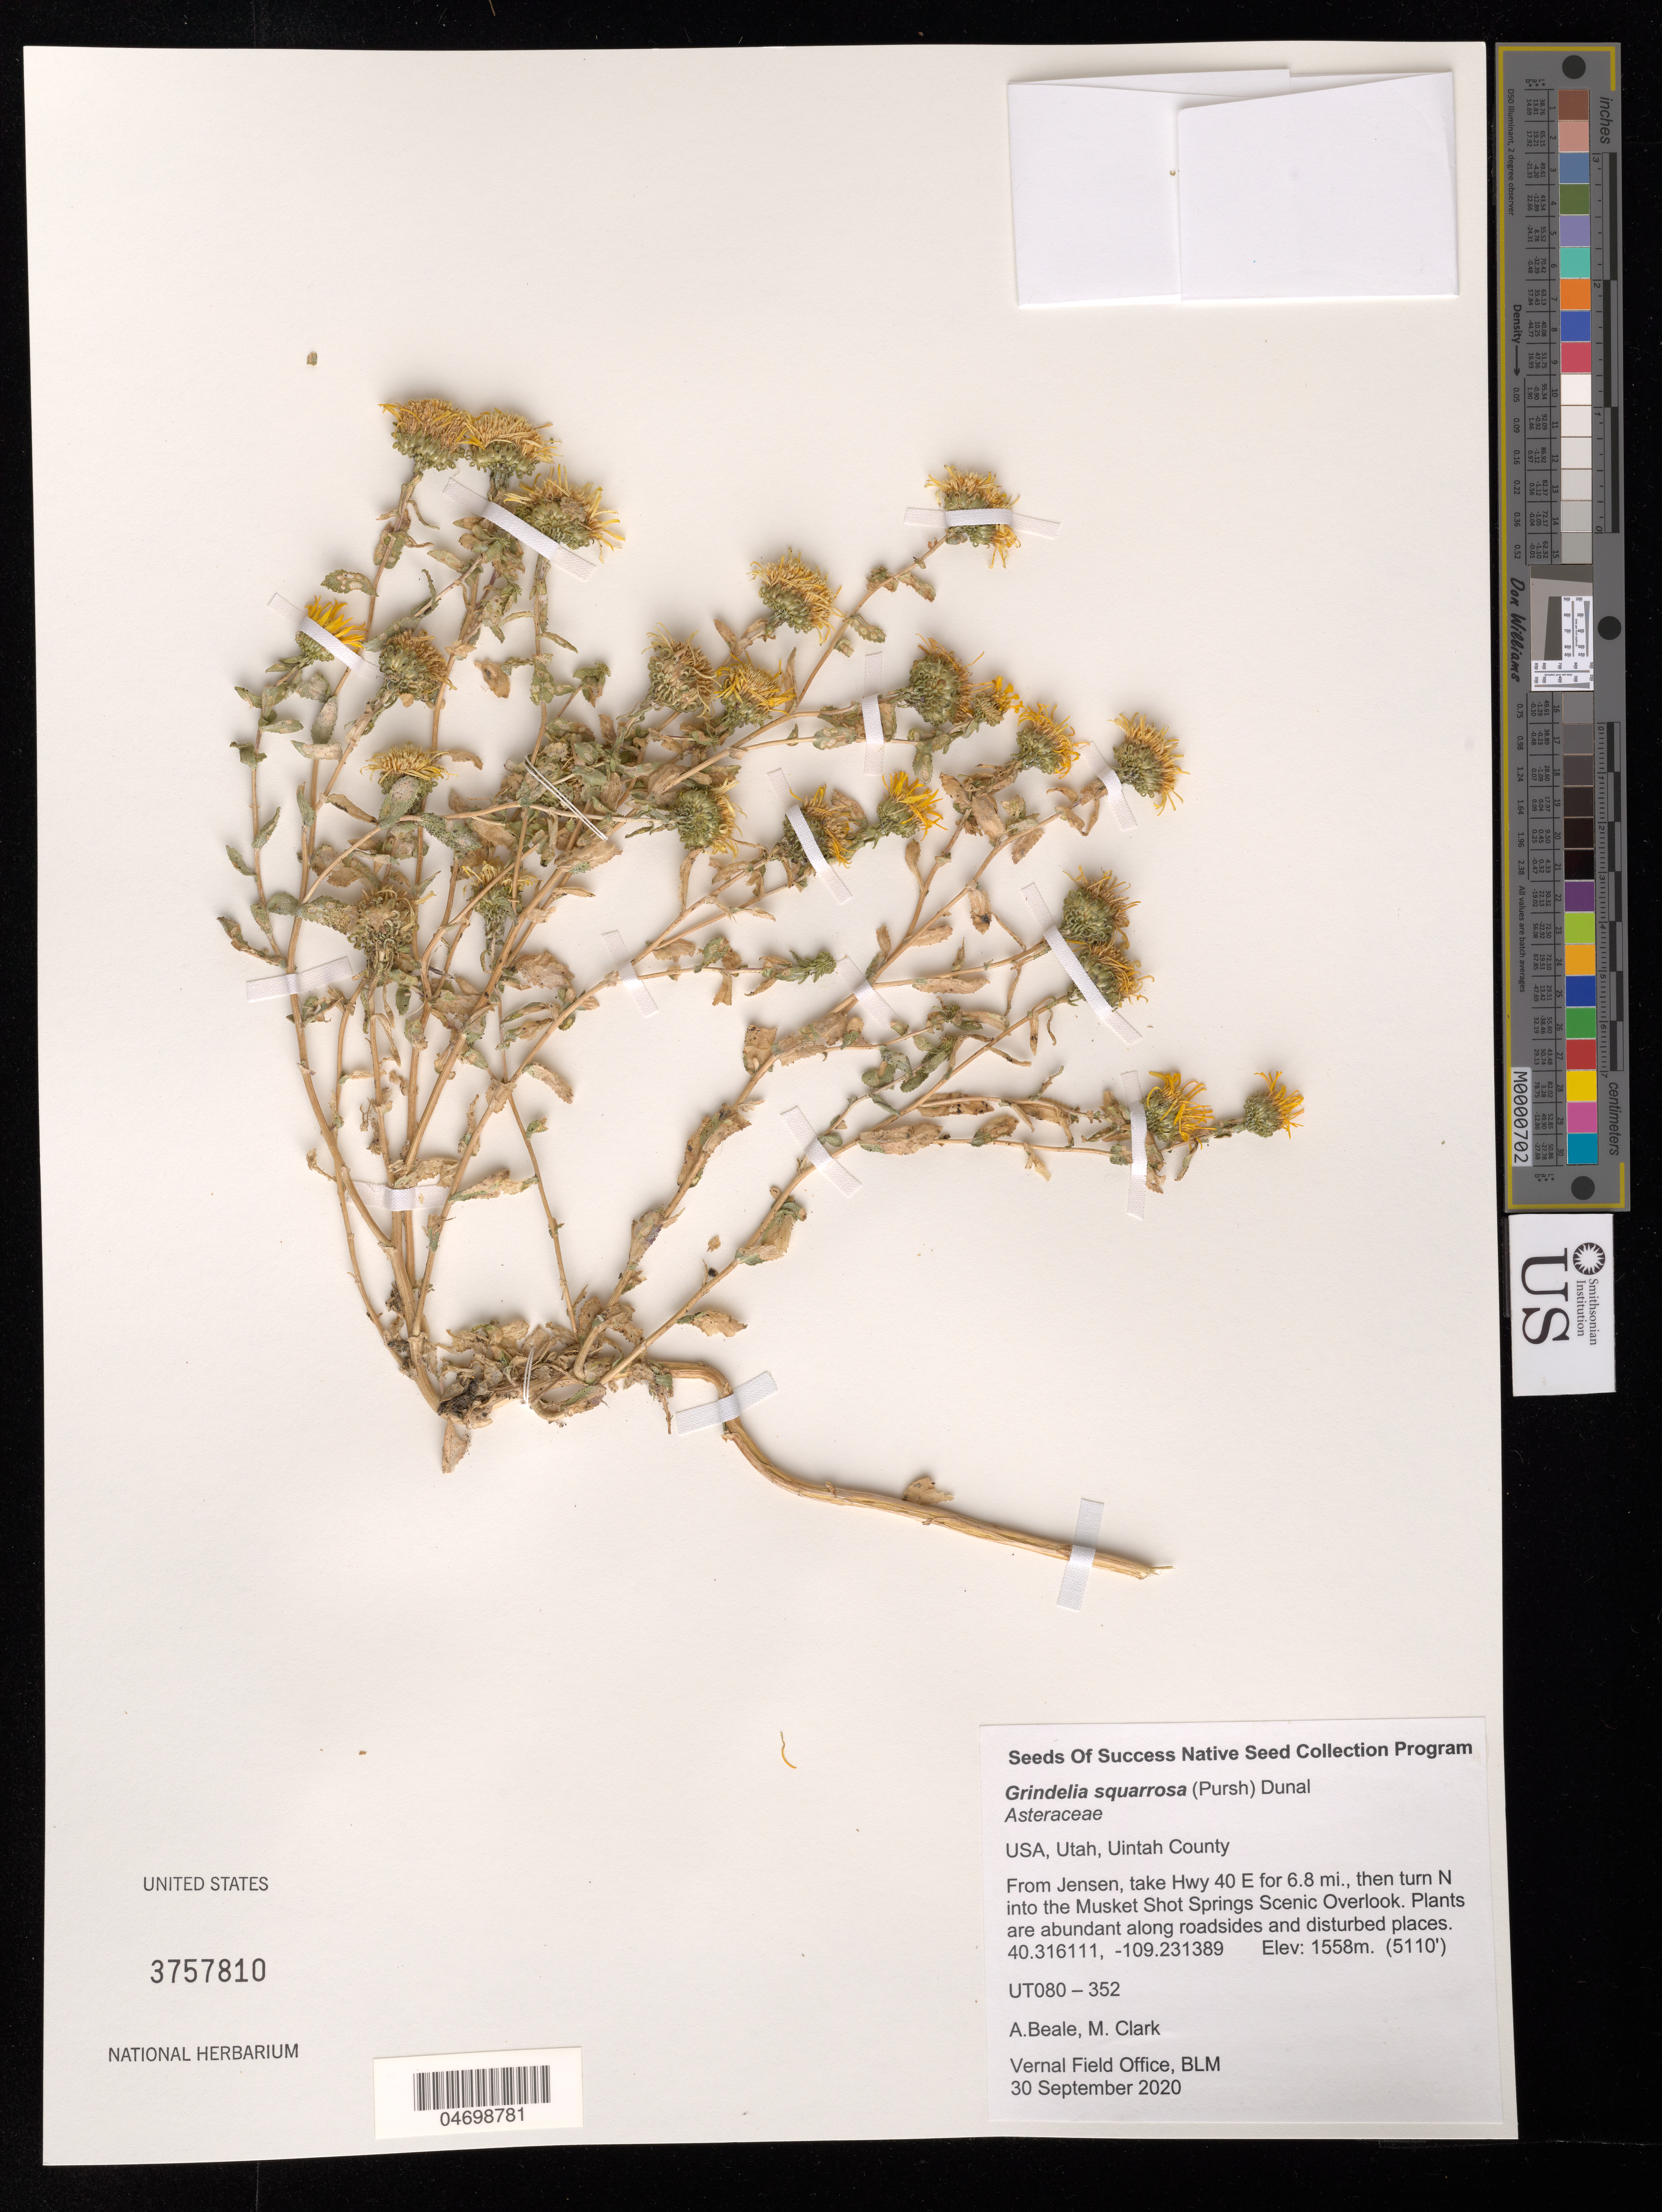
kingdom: Plantae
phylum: Tracheophyta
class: Magnoliopsida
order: Asterales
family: Asteraceae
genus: Grindelia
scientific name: Grindelia squarrosa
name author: (Pursh) Dunal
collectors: A. Beale & M. Clark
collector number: UT080-352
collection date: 2020-09-30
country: United States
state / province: Utah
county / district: Uintah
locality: Musket Shot Springs Scenic Overlook.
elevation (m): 1558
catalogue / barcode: US 3757810